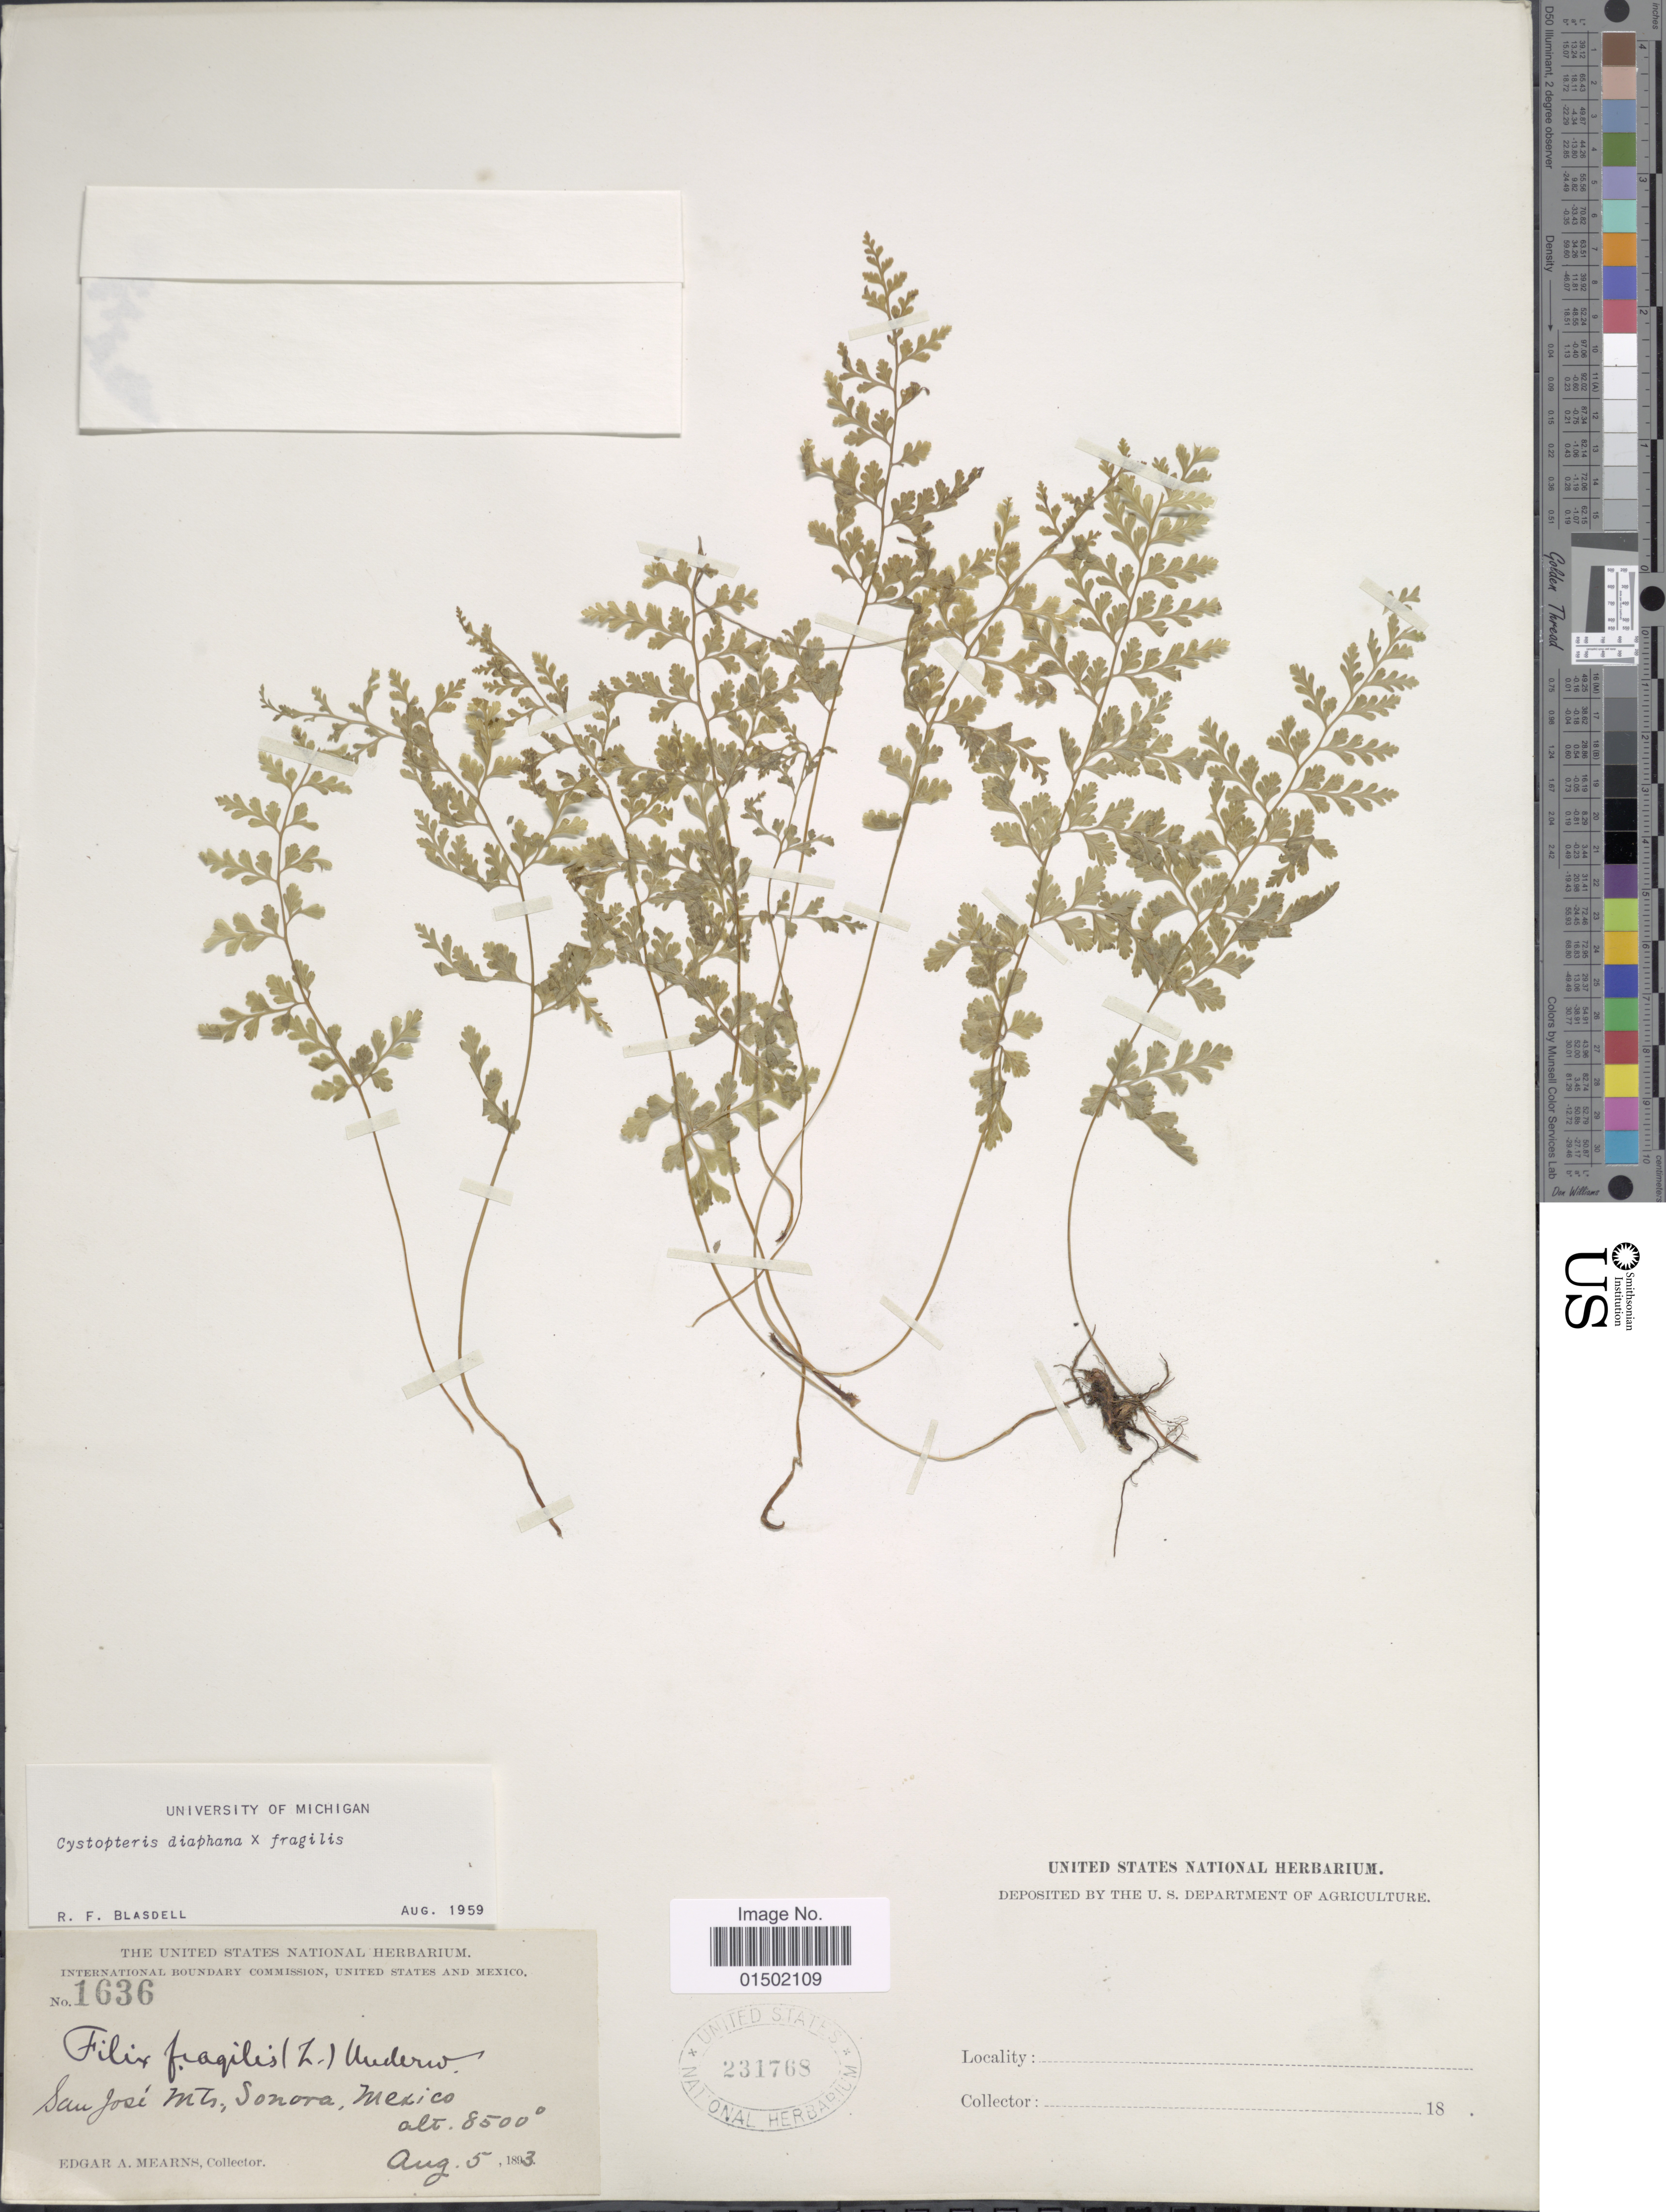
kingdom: Plantae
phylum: Tracheophyta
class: Polypodiopsida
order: Polypodiales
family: Cystopteridaceae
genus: Cystopteris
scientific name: Cystopteris diaphana x C. fragilis (L.) Bernh.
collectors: E. A. Mearns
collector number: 1636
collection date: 1893-08-05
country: Mexico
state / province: Sonora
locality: San Jose Mts.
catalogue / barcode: US 231768